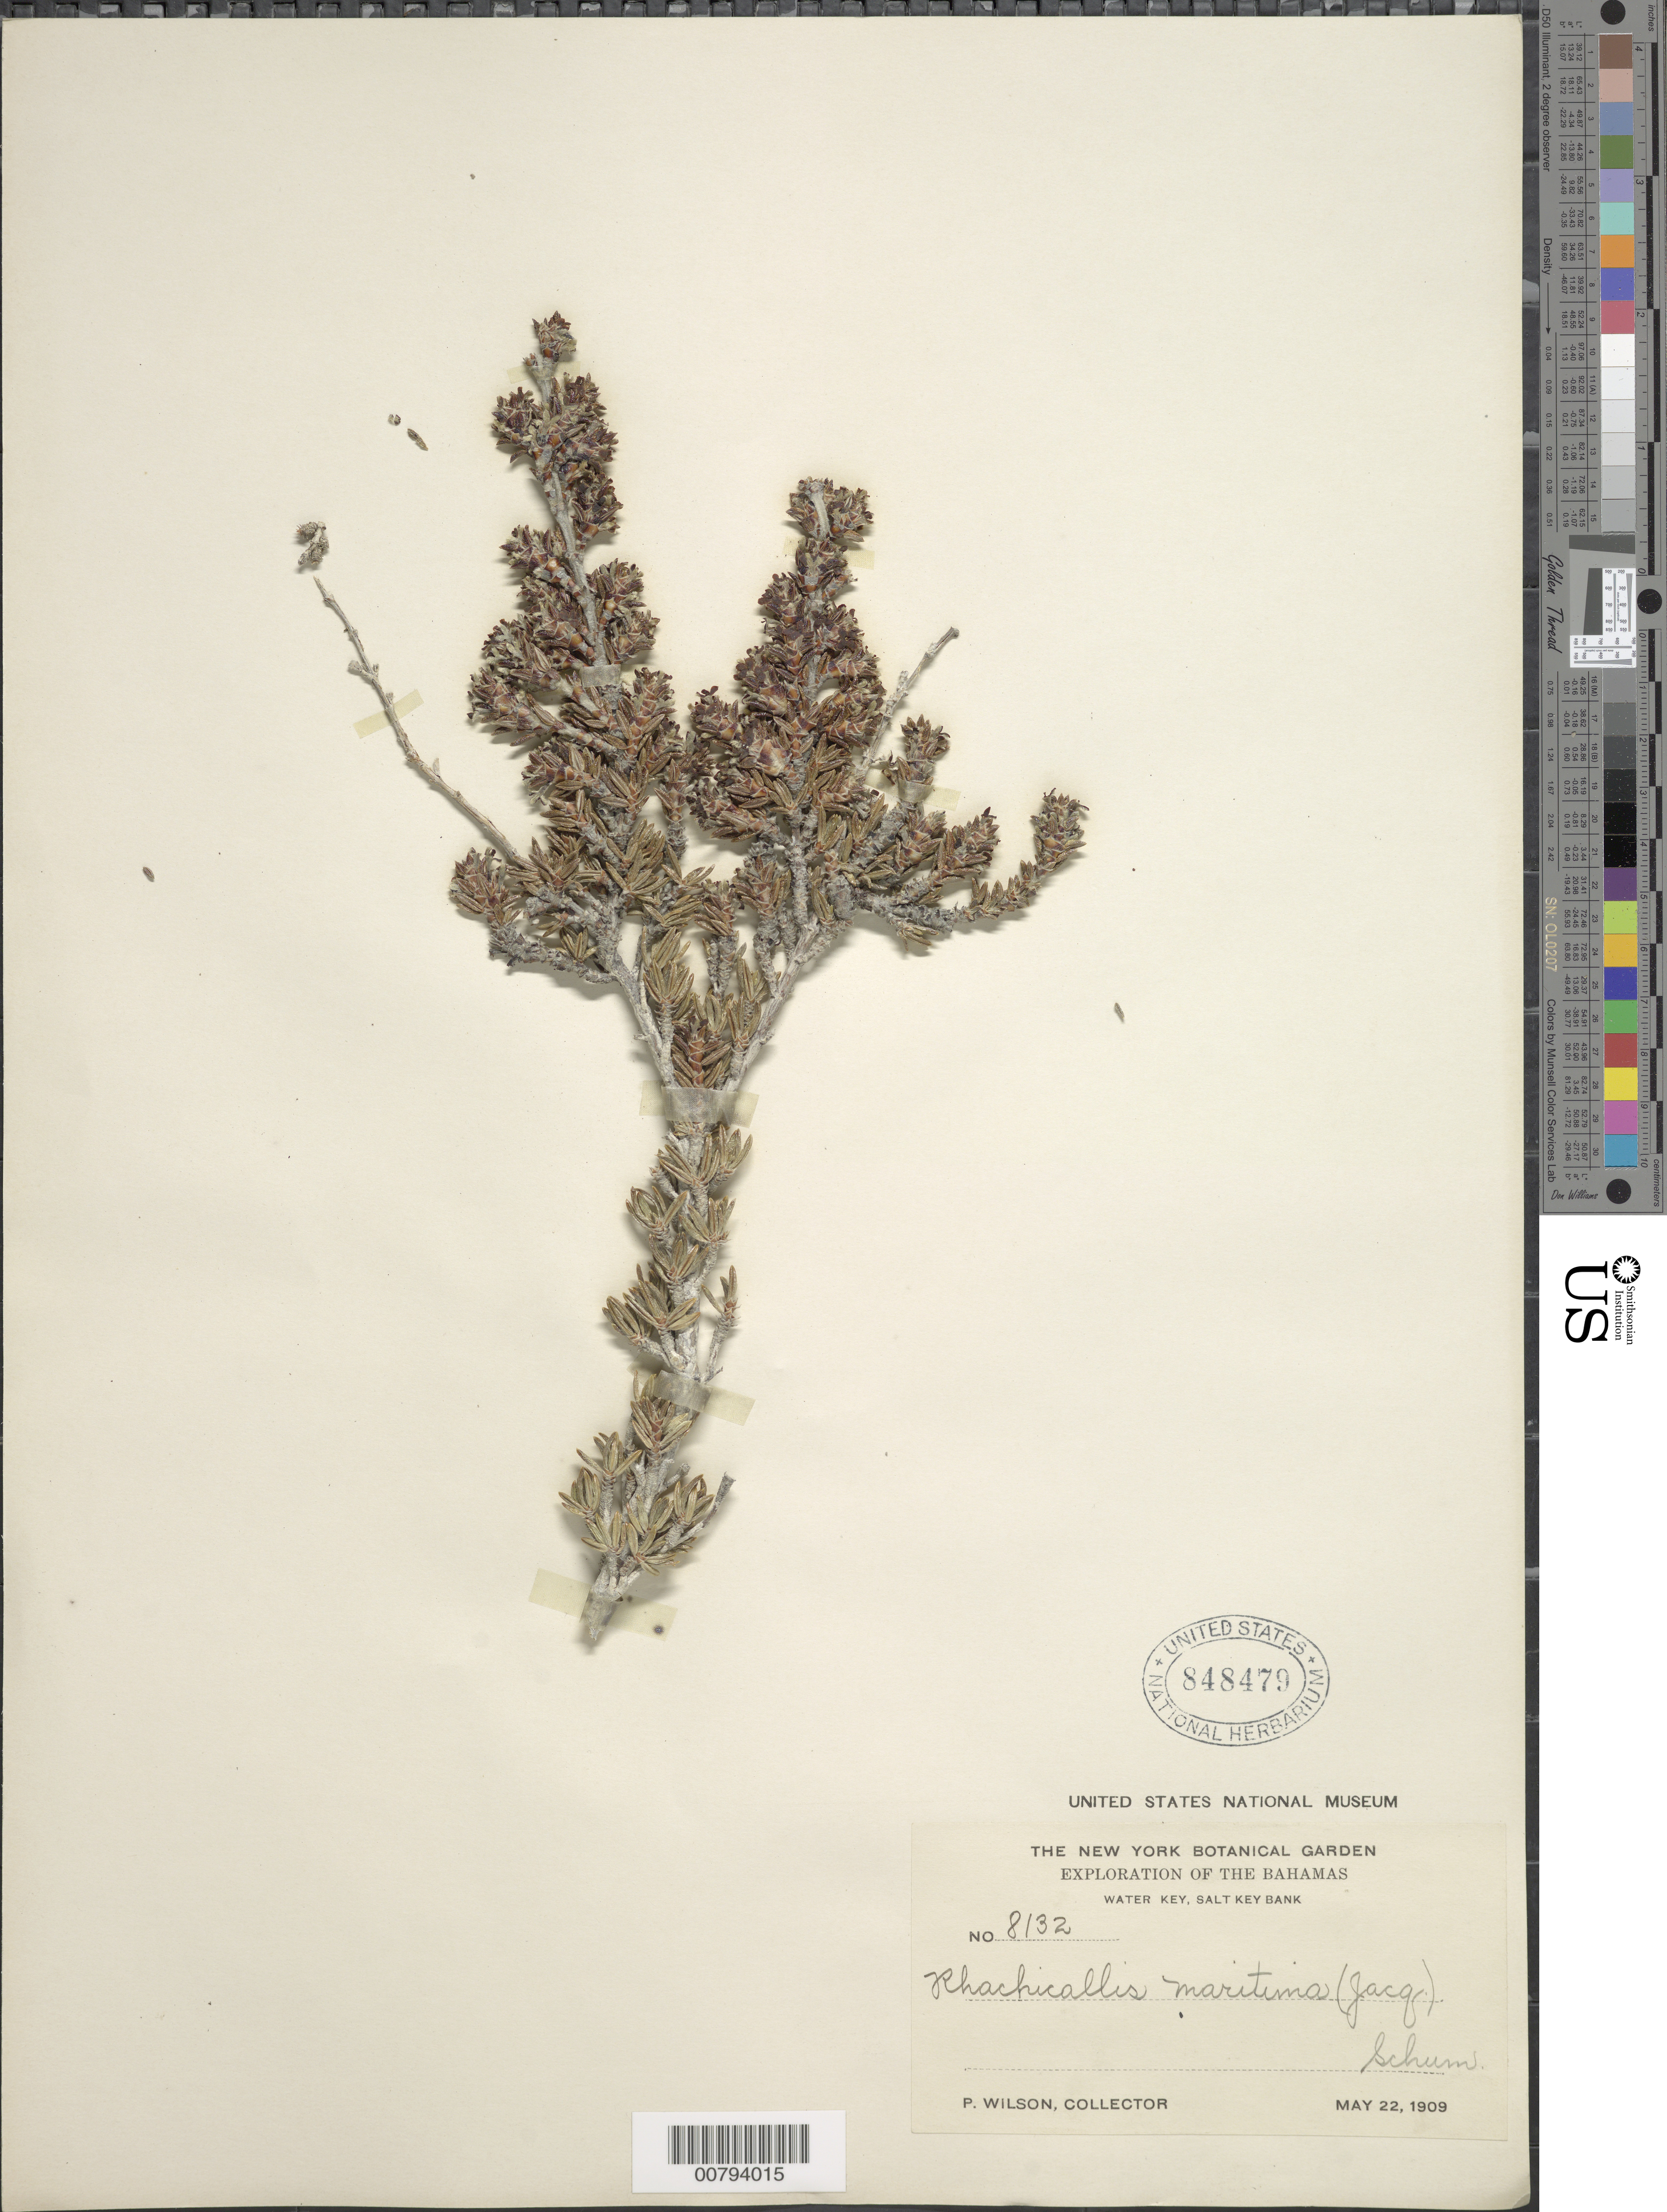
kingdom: Plantae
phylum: Tracheophyta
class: Magnoliopsida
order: Gentianales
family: Rubiaceae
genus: Rachicallis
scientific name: Rachicallis americana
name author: (Jacq.) Hitchc.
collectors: P. Wilson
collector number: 8132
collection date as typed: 22 May 1909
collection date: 1909-05-22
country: Bahamas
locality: Water Key, Salt Key Bank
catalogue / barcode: US 848479